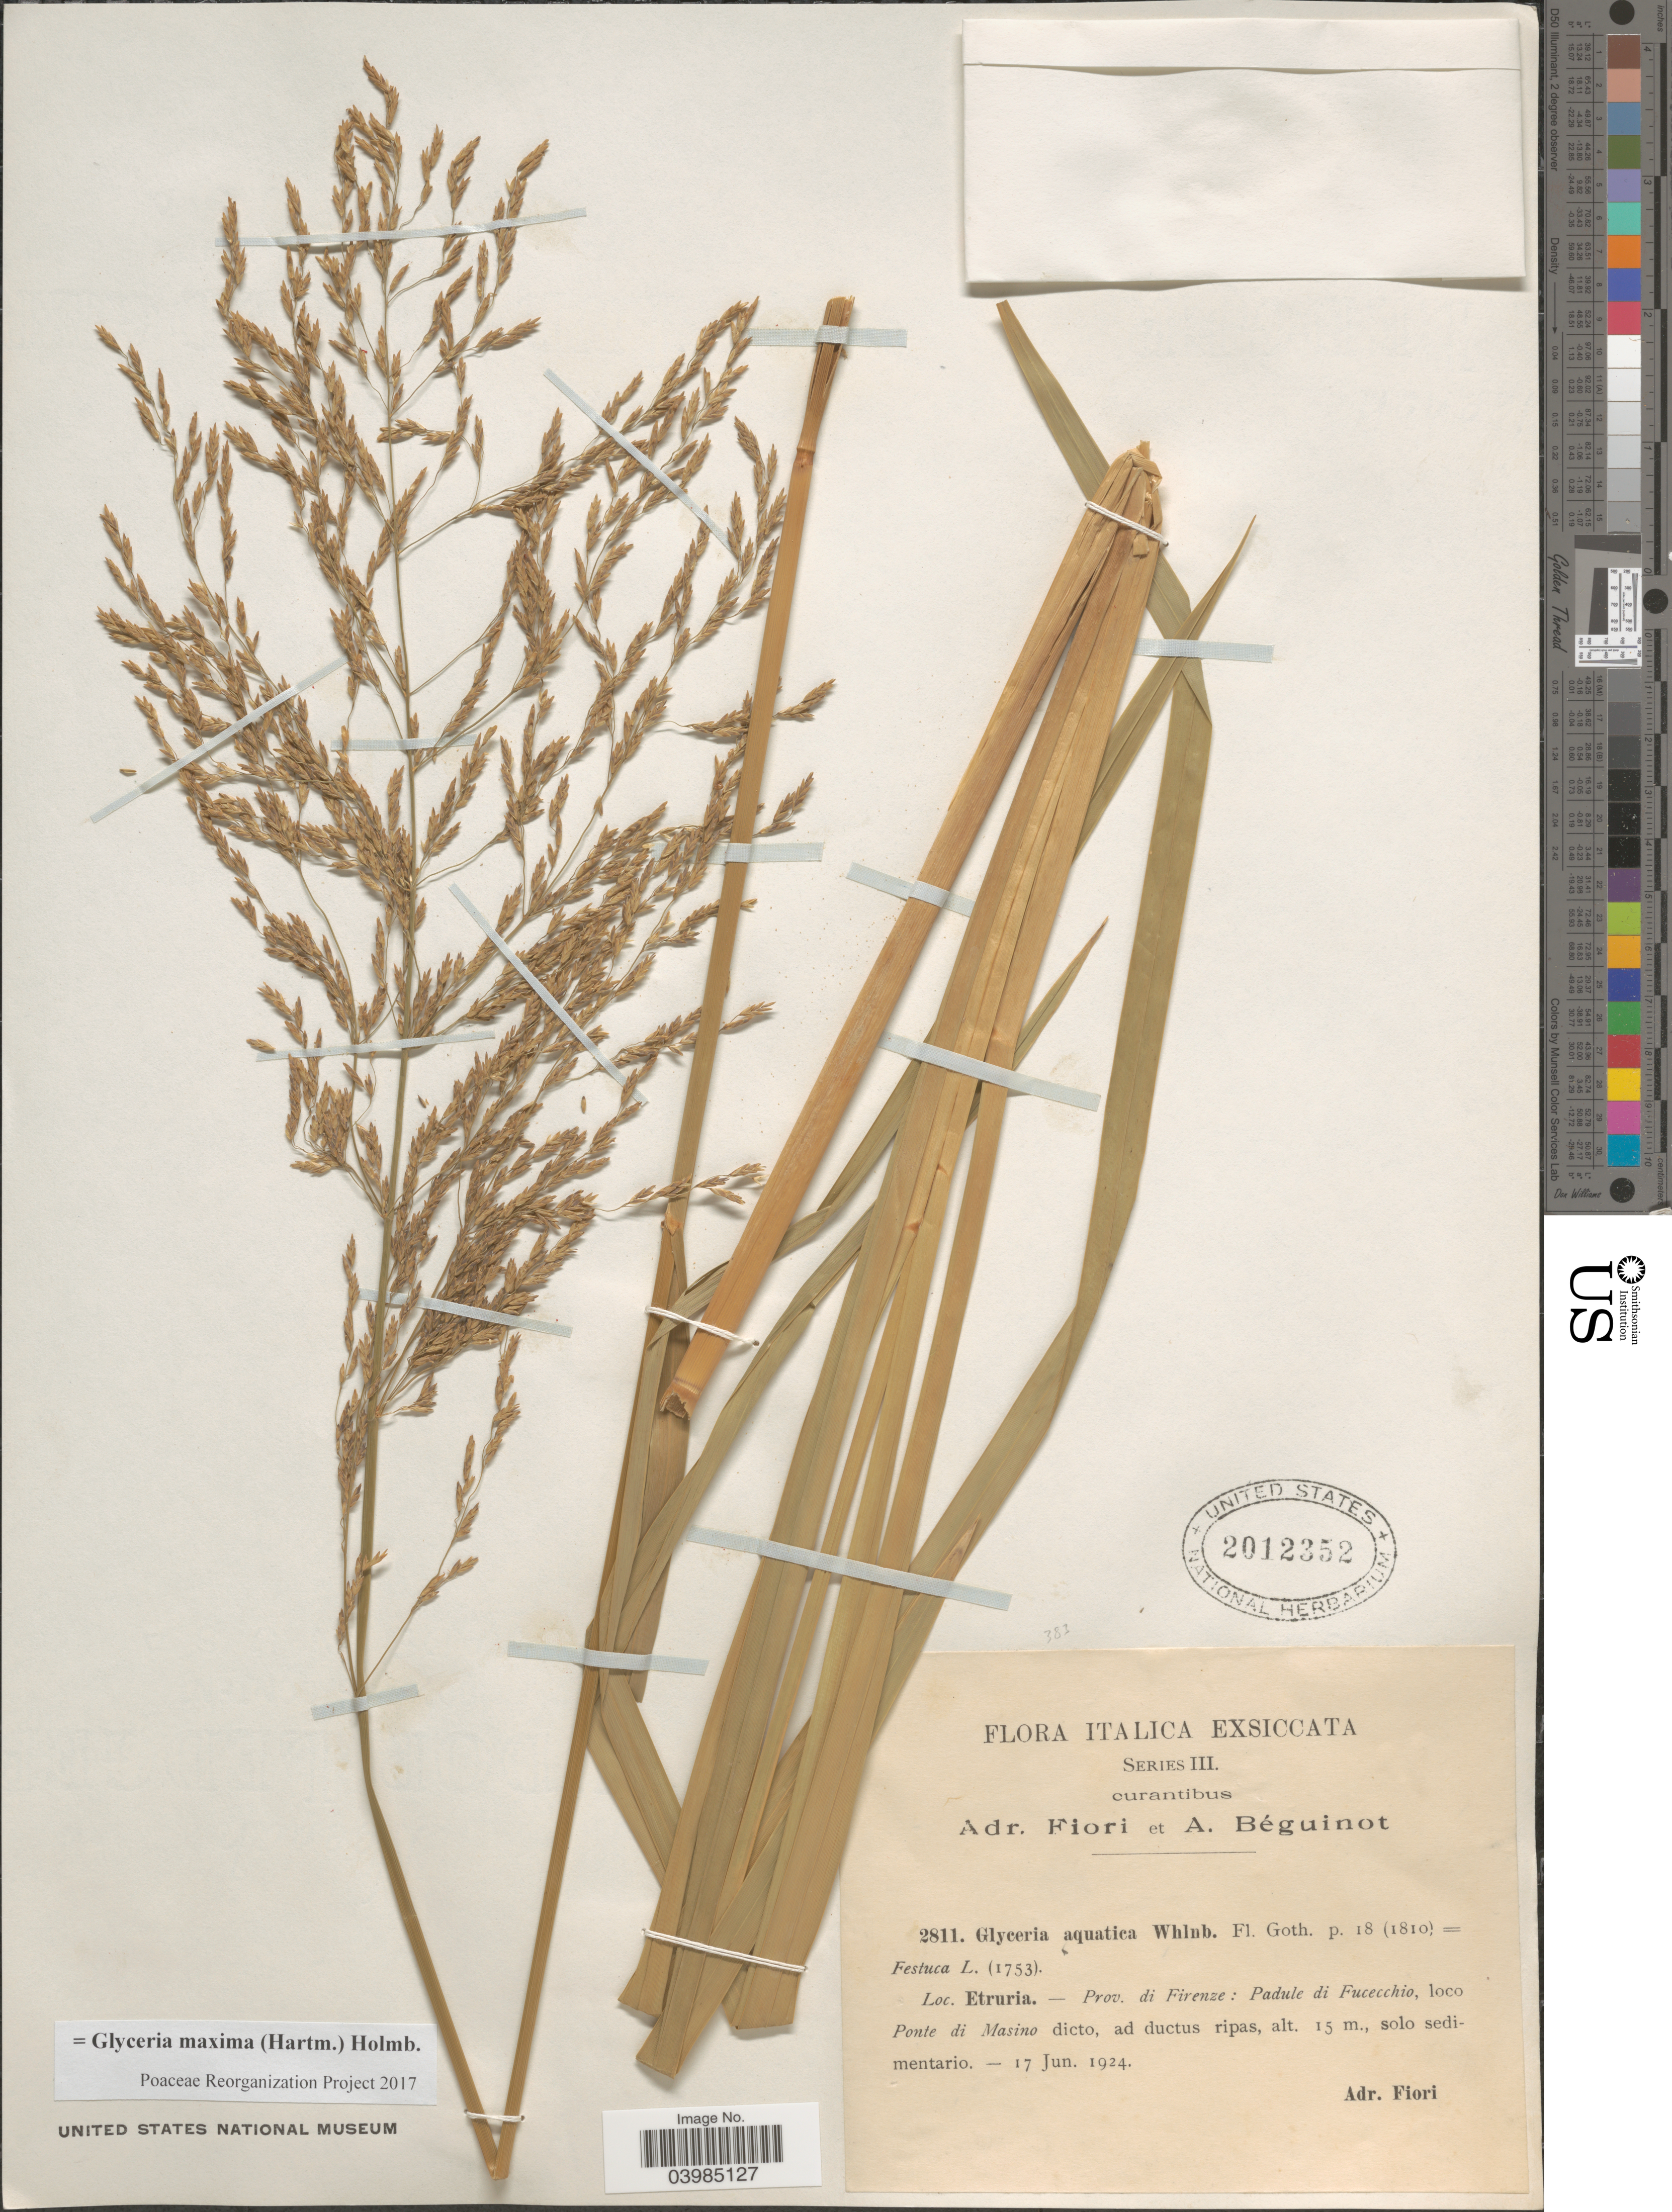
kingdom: Plantae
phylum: Tracheophyta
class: Liliopsida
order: Poales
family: Poaceae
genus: Glyceria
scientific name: Glyceria maxima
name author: (Hartm.) Holmb.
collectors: A. Fiori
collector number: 2811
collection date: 1924-06-17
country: Italy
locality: Etruria. - Prov. di Firenze: Padule di Fucecchio, loco Ponte di Masino dicto, ad ductus ripas.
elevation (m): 15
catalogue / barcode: US 2012352